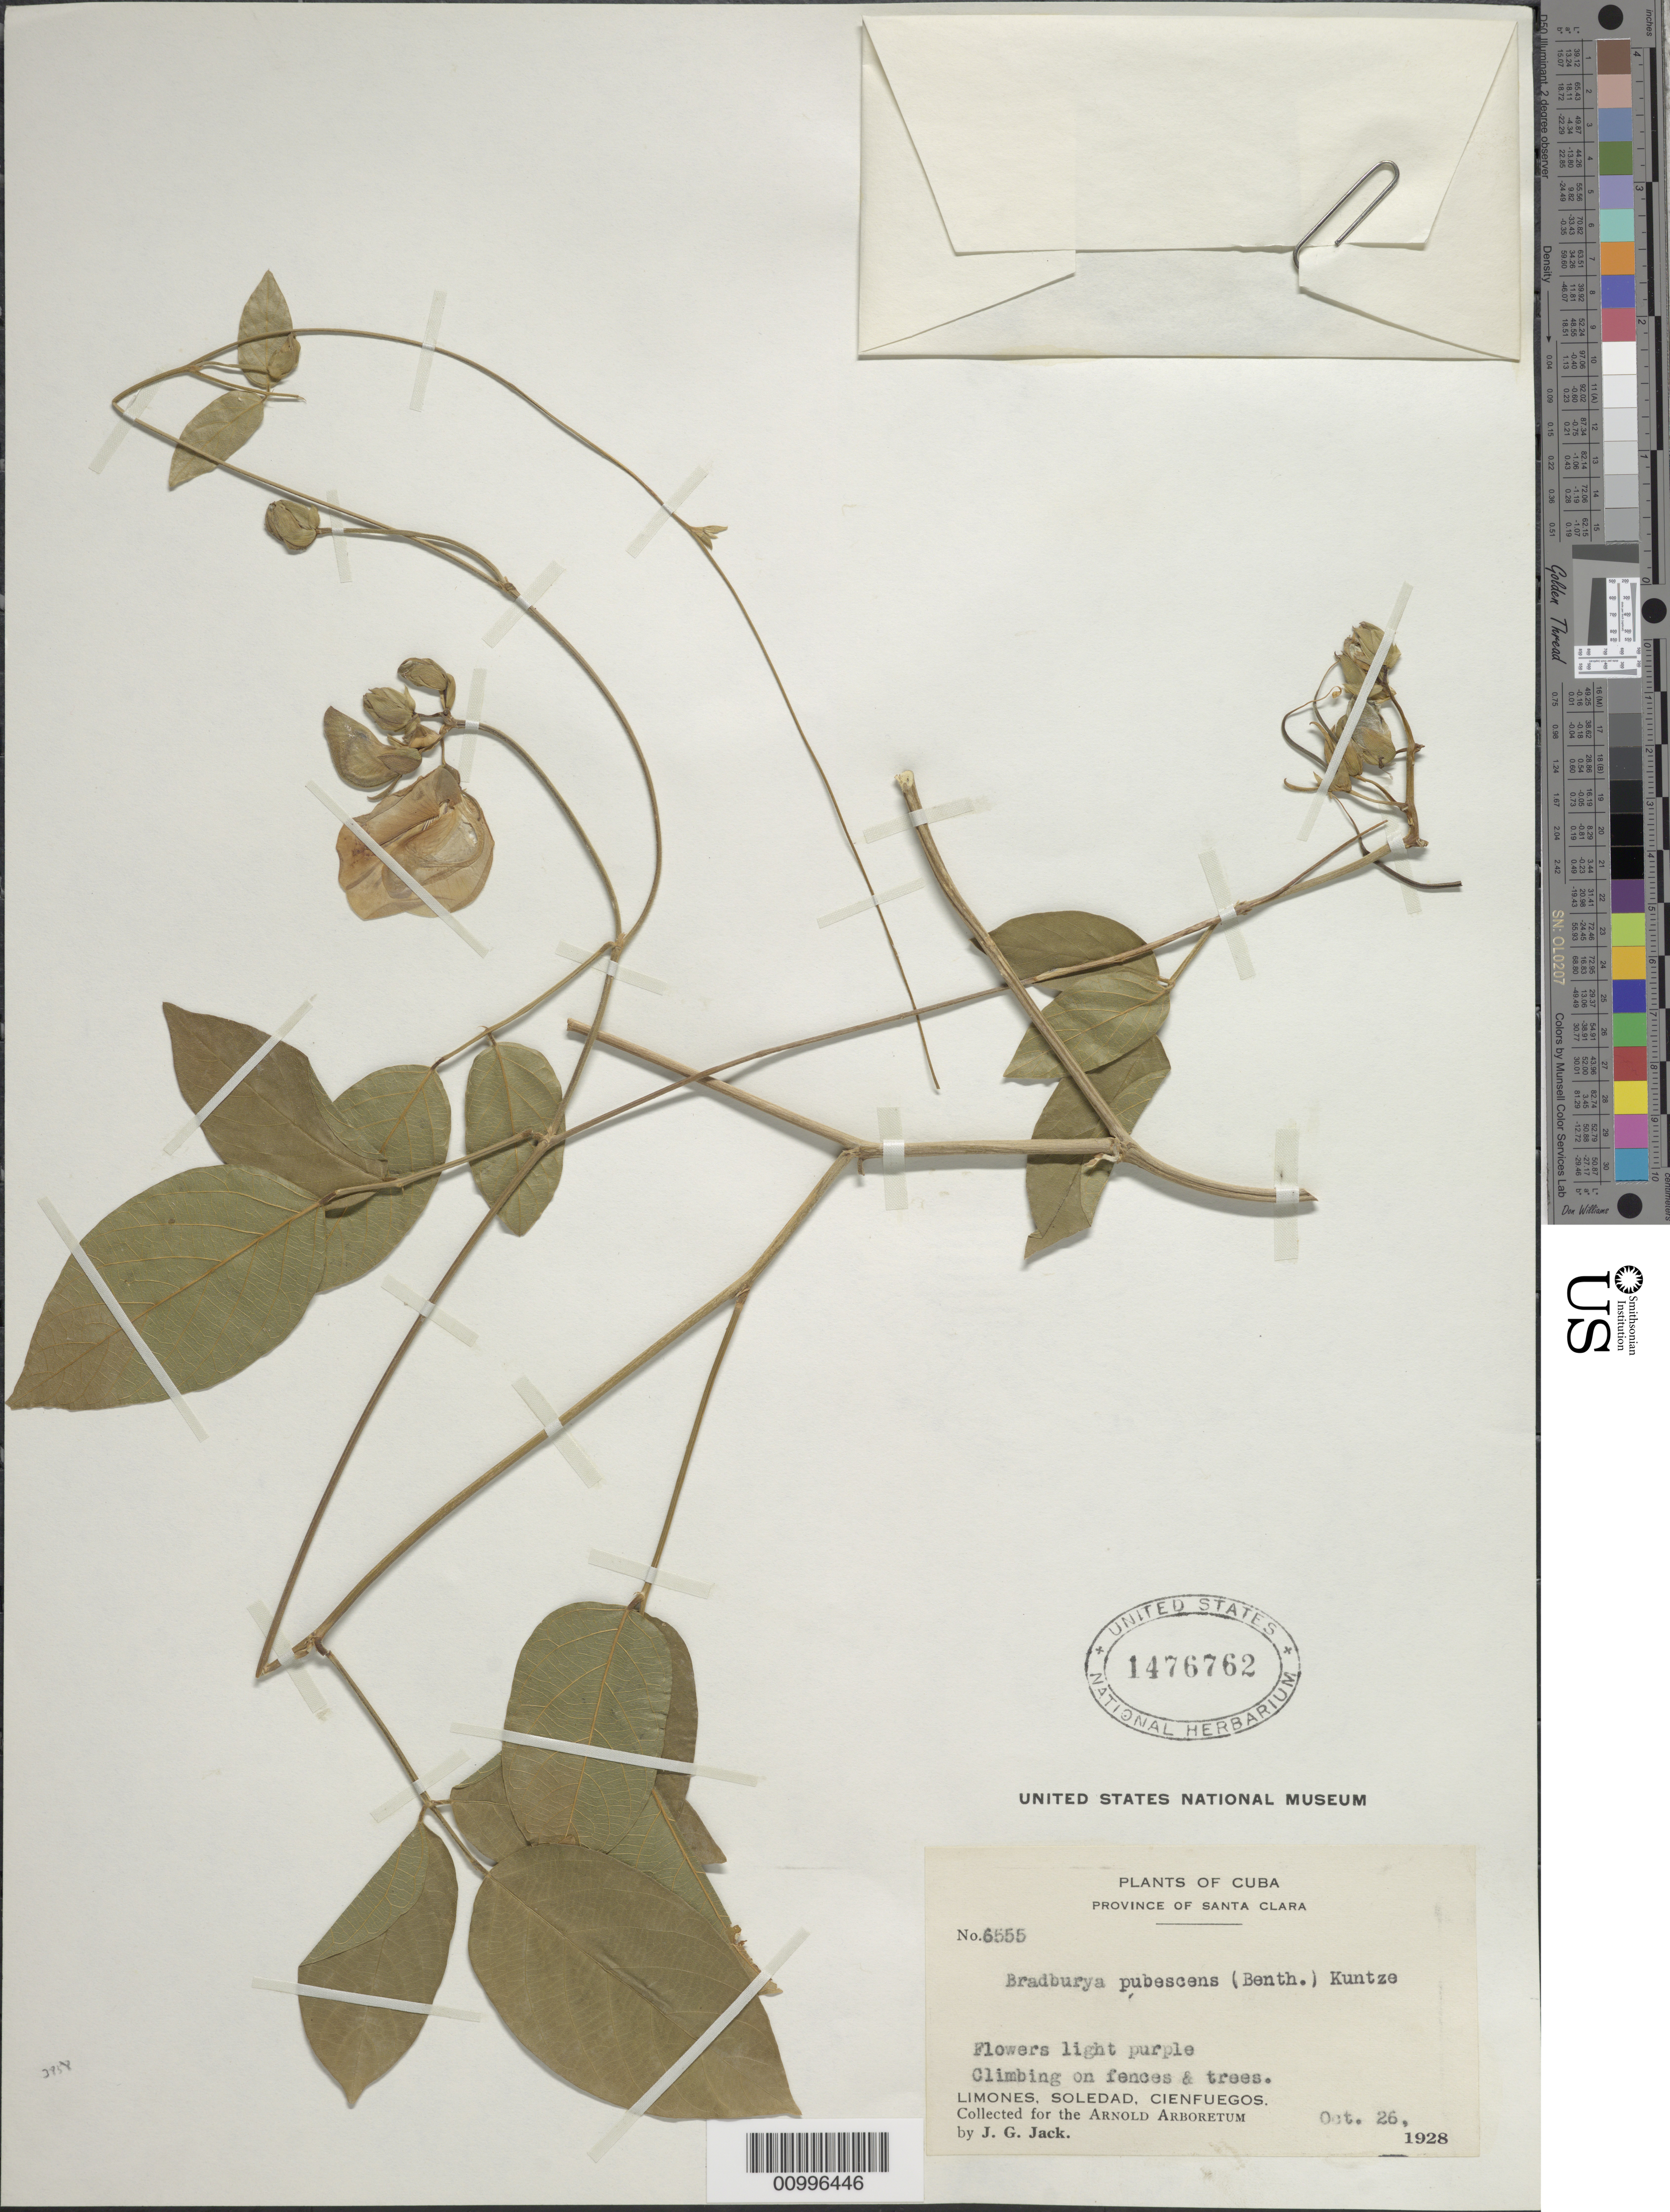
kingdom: Plantae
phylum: Tracheophyta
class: Magnoliopsida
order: Fabales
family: Fabaceae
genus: Centrosema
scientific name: Centrosema pubescens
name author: Benth.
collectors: J. G. Jack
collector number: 6555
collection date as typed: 26 Oct 1928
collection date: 1928-10-26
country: Cuba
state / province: Villa Clara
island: Cuba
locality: Santa Clara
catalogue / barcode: US 1476762